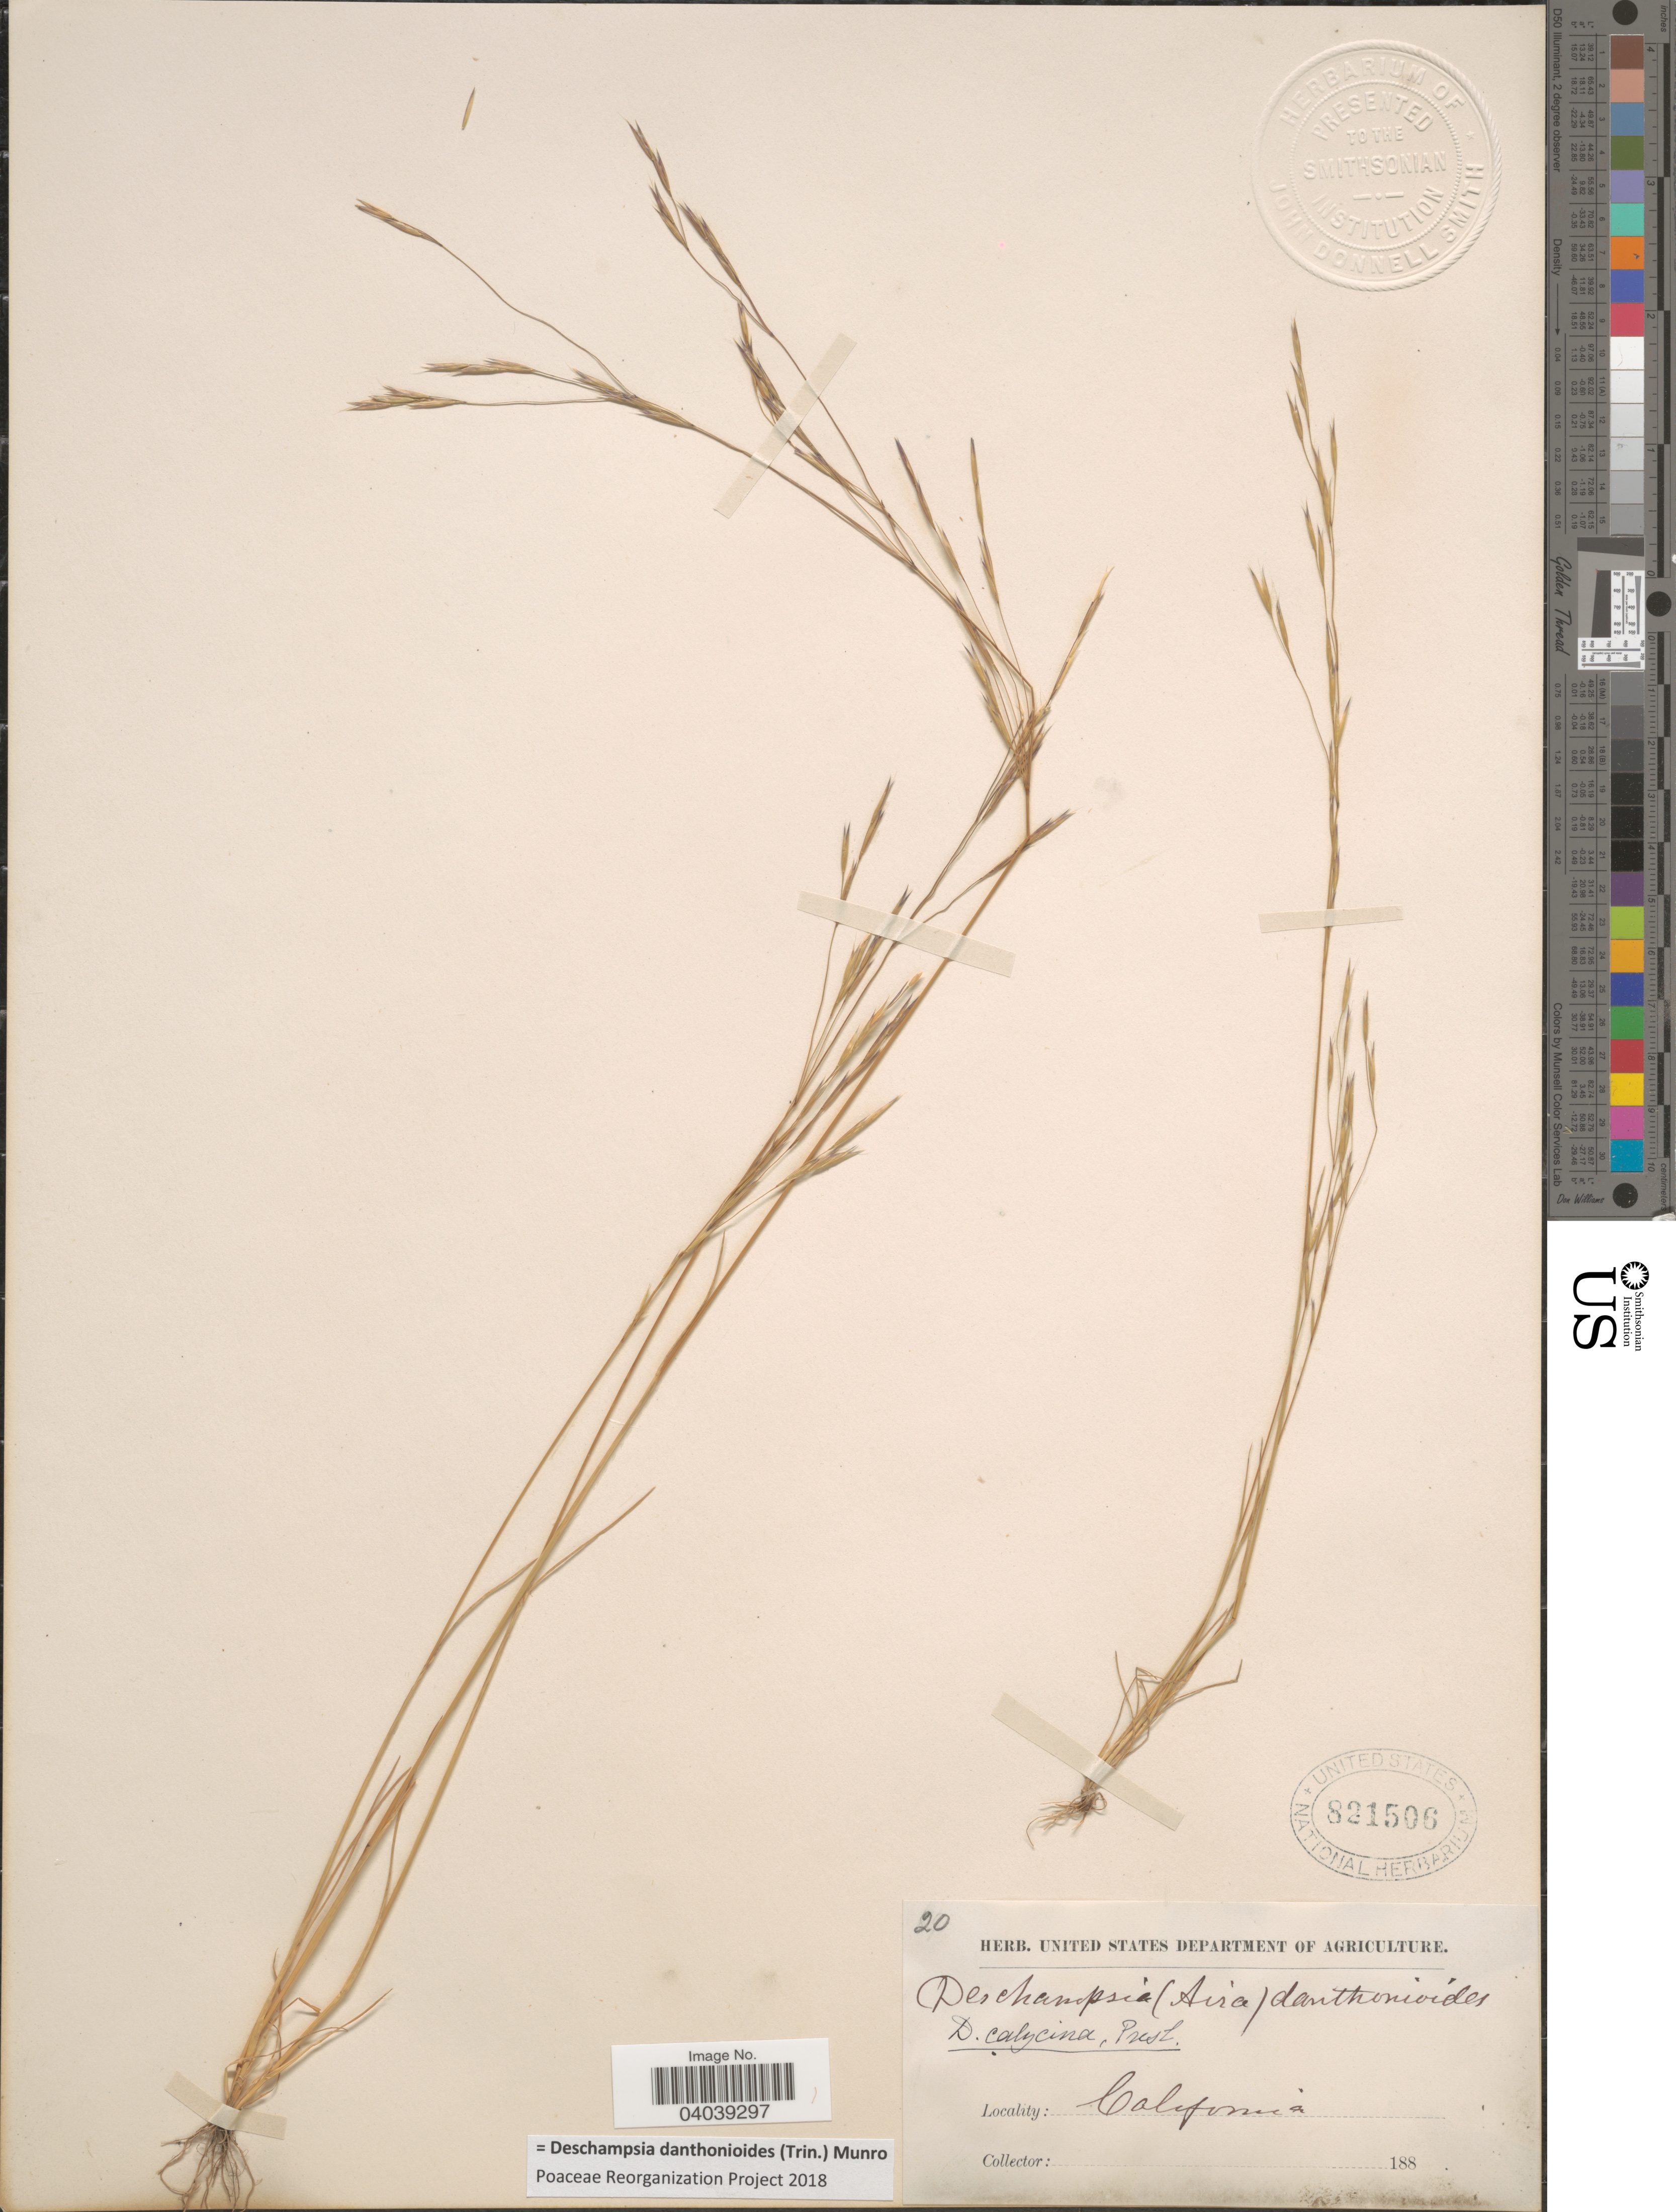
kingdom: Plantae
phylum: Tracheophyta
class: Liliopsida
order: Poales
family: Poaceae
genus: Deschampsia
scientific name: Deschampsia danthonioides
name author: (Trin.) Munro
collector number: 20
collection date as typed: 188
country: United States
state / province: California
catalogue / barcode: US 821506